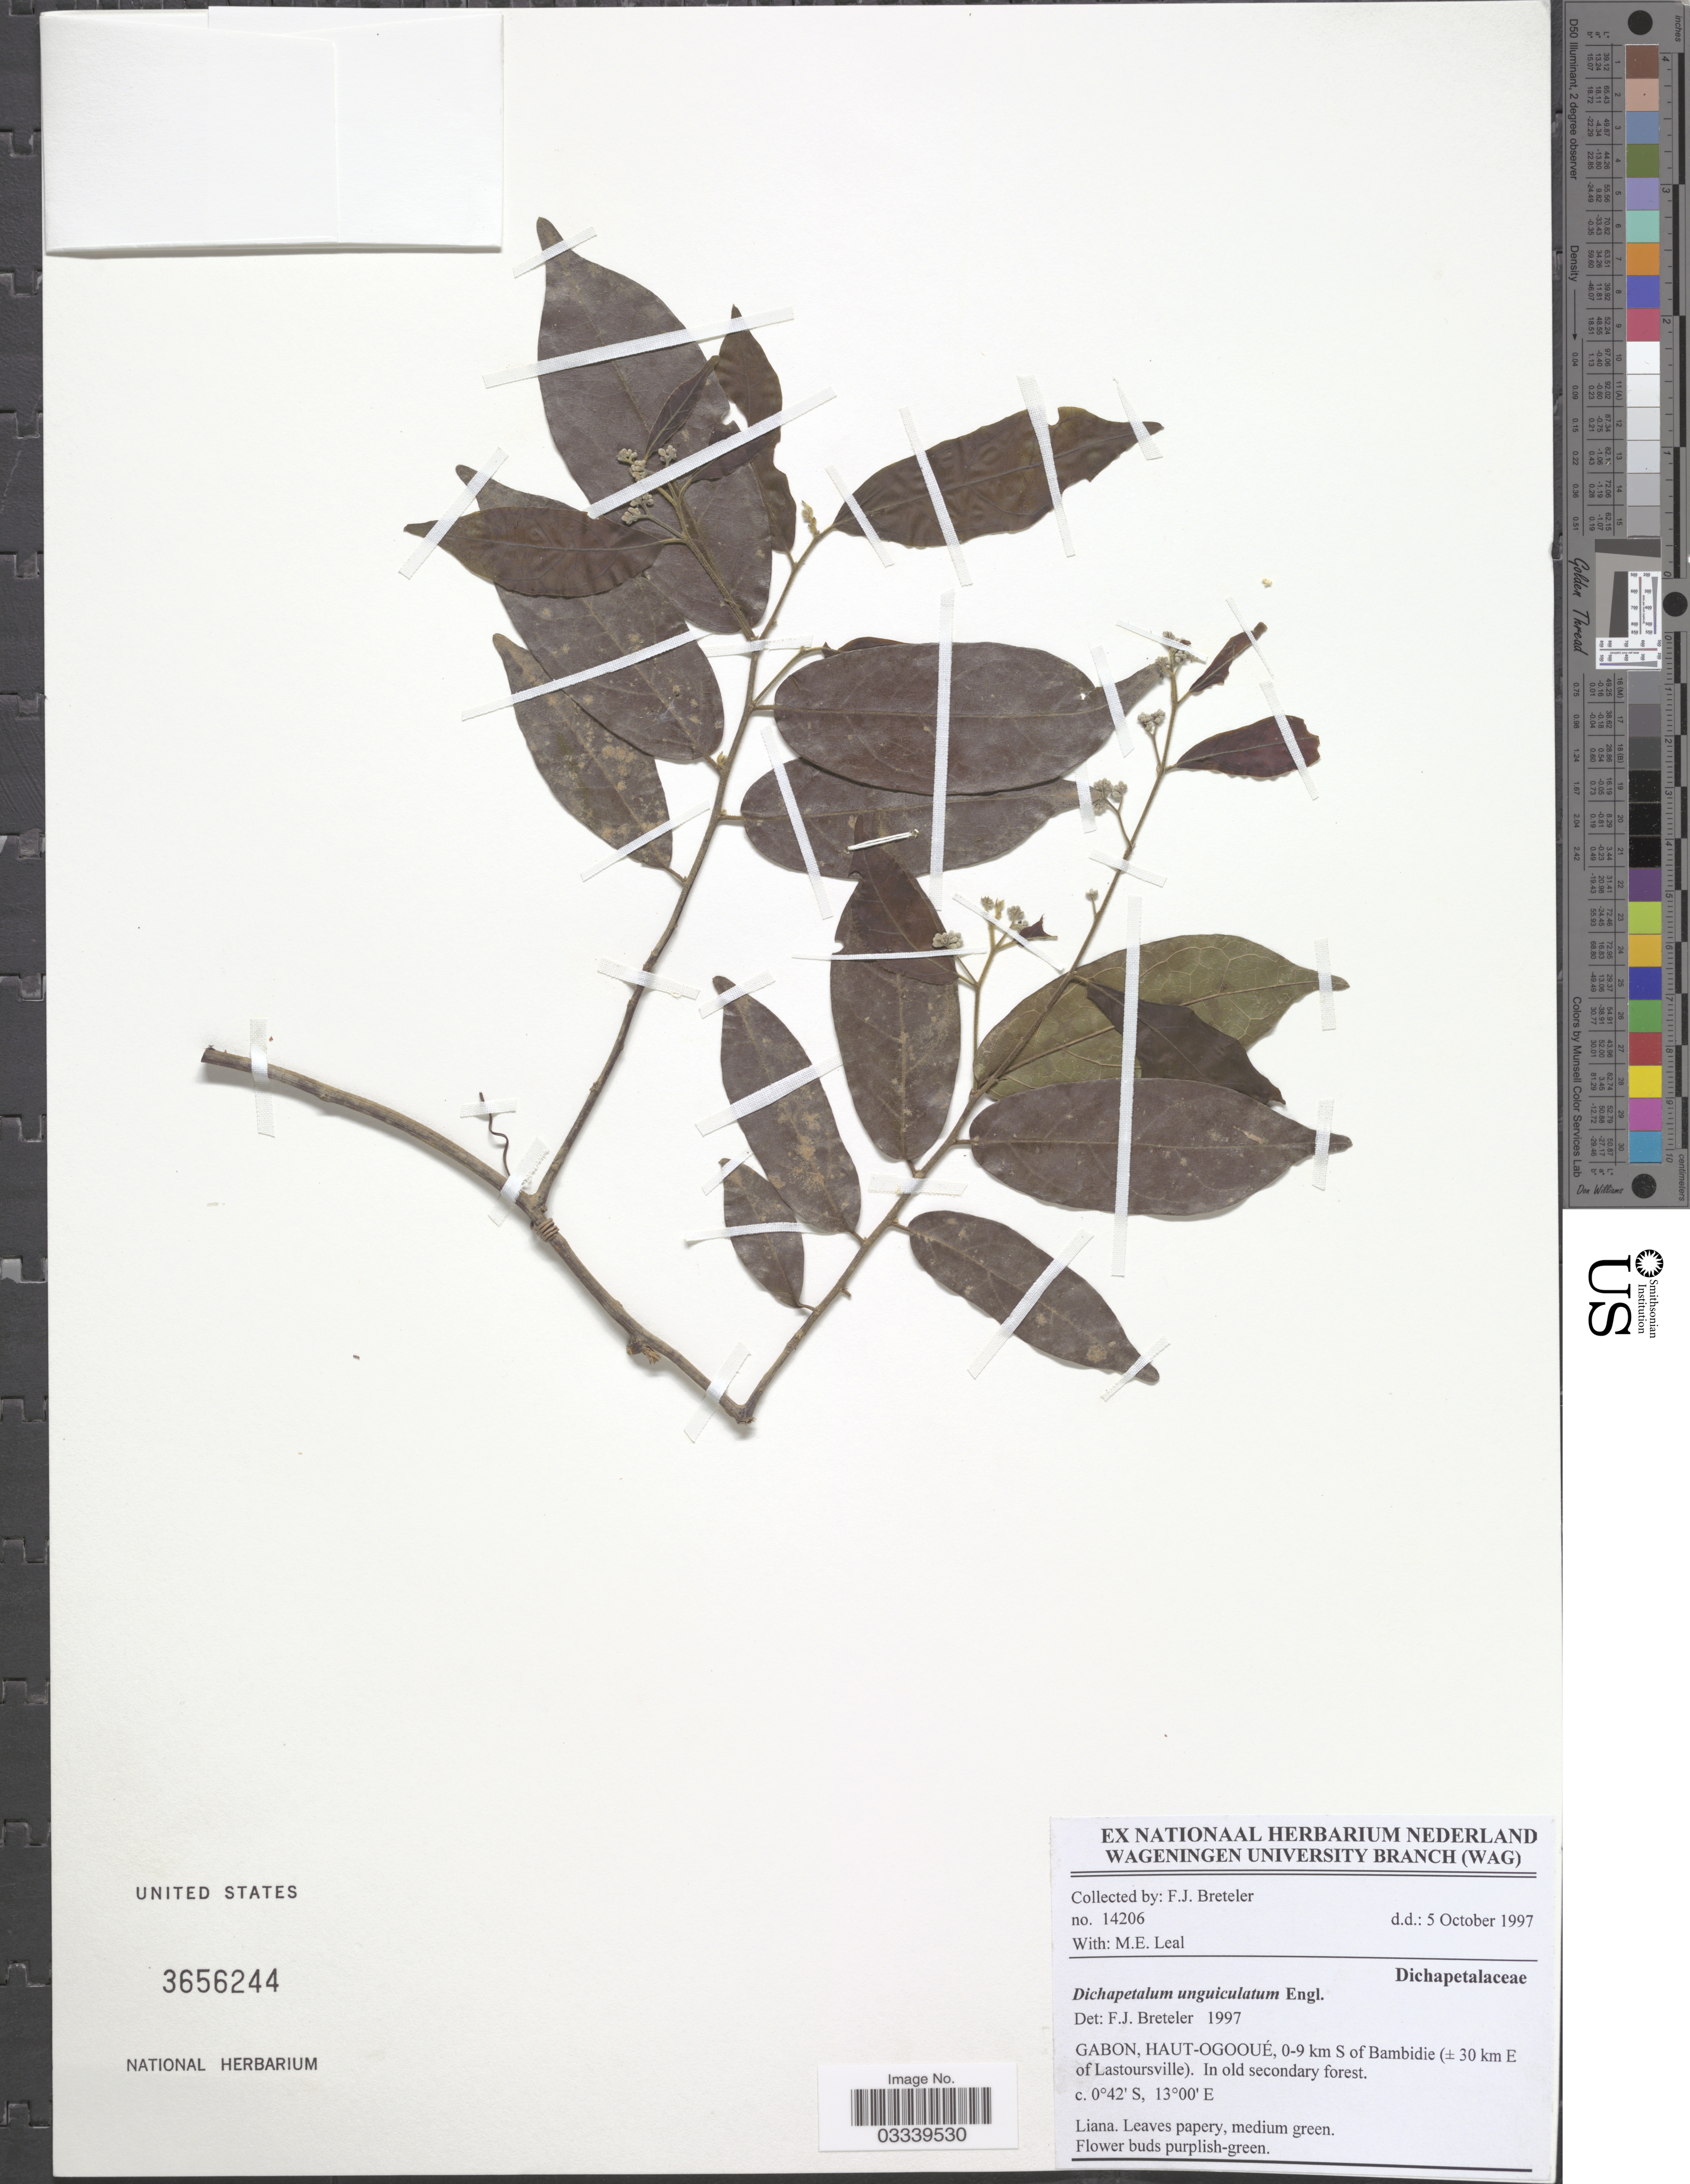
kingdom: Plantae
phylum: Tracheophyta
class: Magnoliopsida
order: Malpighiales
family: Dichapetalaceae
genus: Dichapetalum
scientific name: Dichapetalum unguiculatum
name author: Engl.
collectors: F. J. Breteler & M. E. Leal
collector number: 14206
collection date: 1997-10-05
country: Gabon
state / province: Haut-Ogooue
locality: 0-9 km S of Bambidie (± 30 km E of Lastoursville).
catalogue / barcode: US 3656244